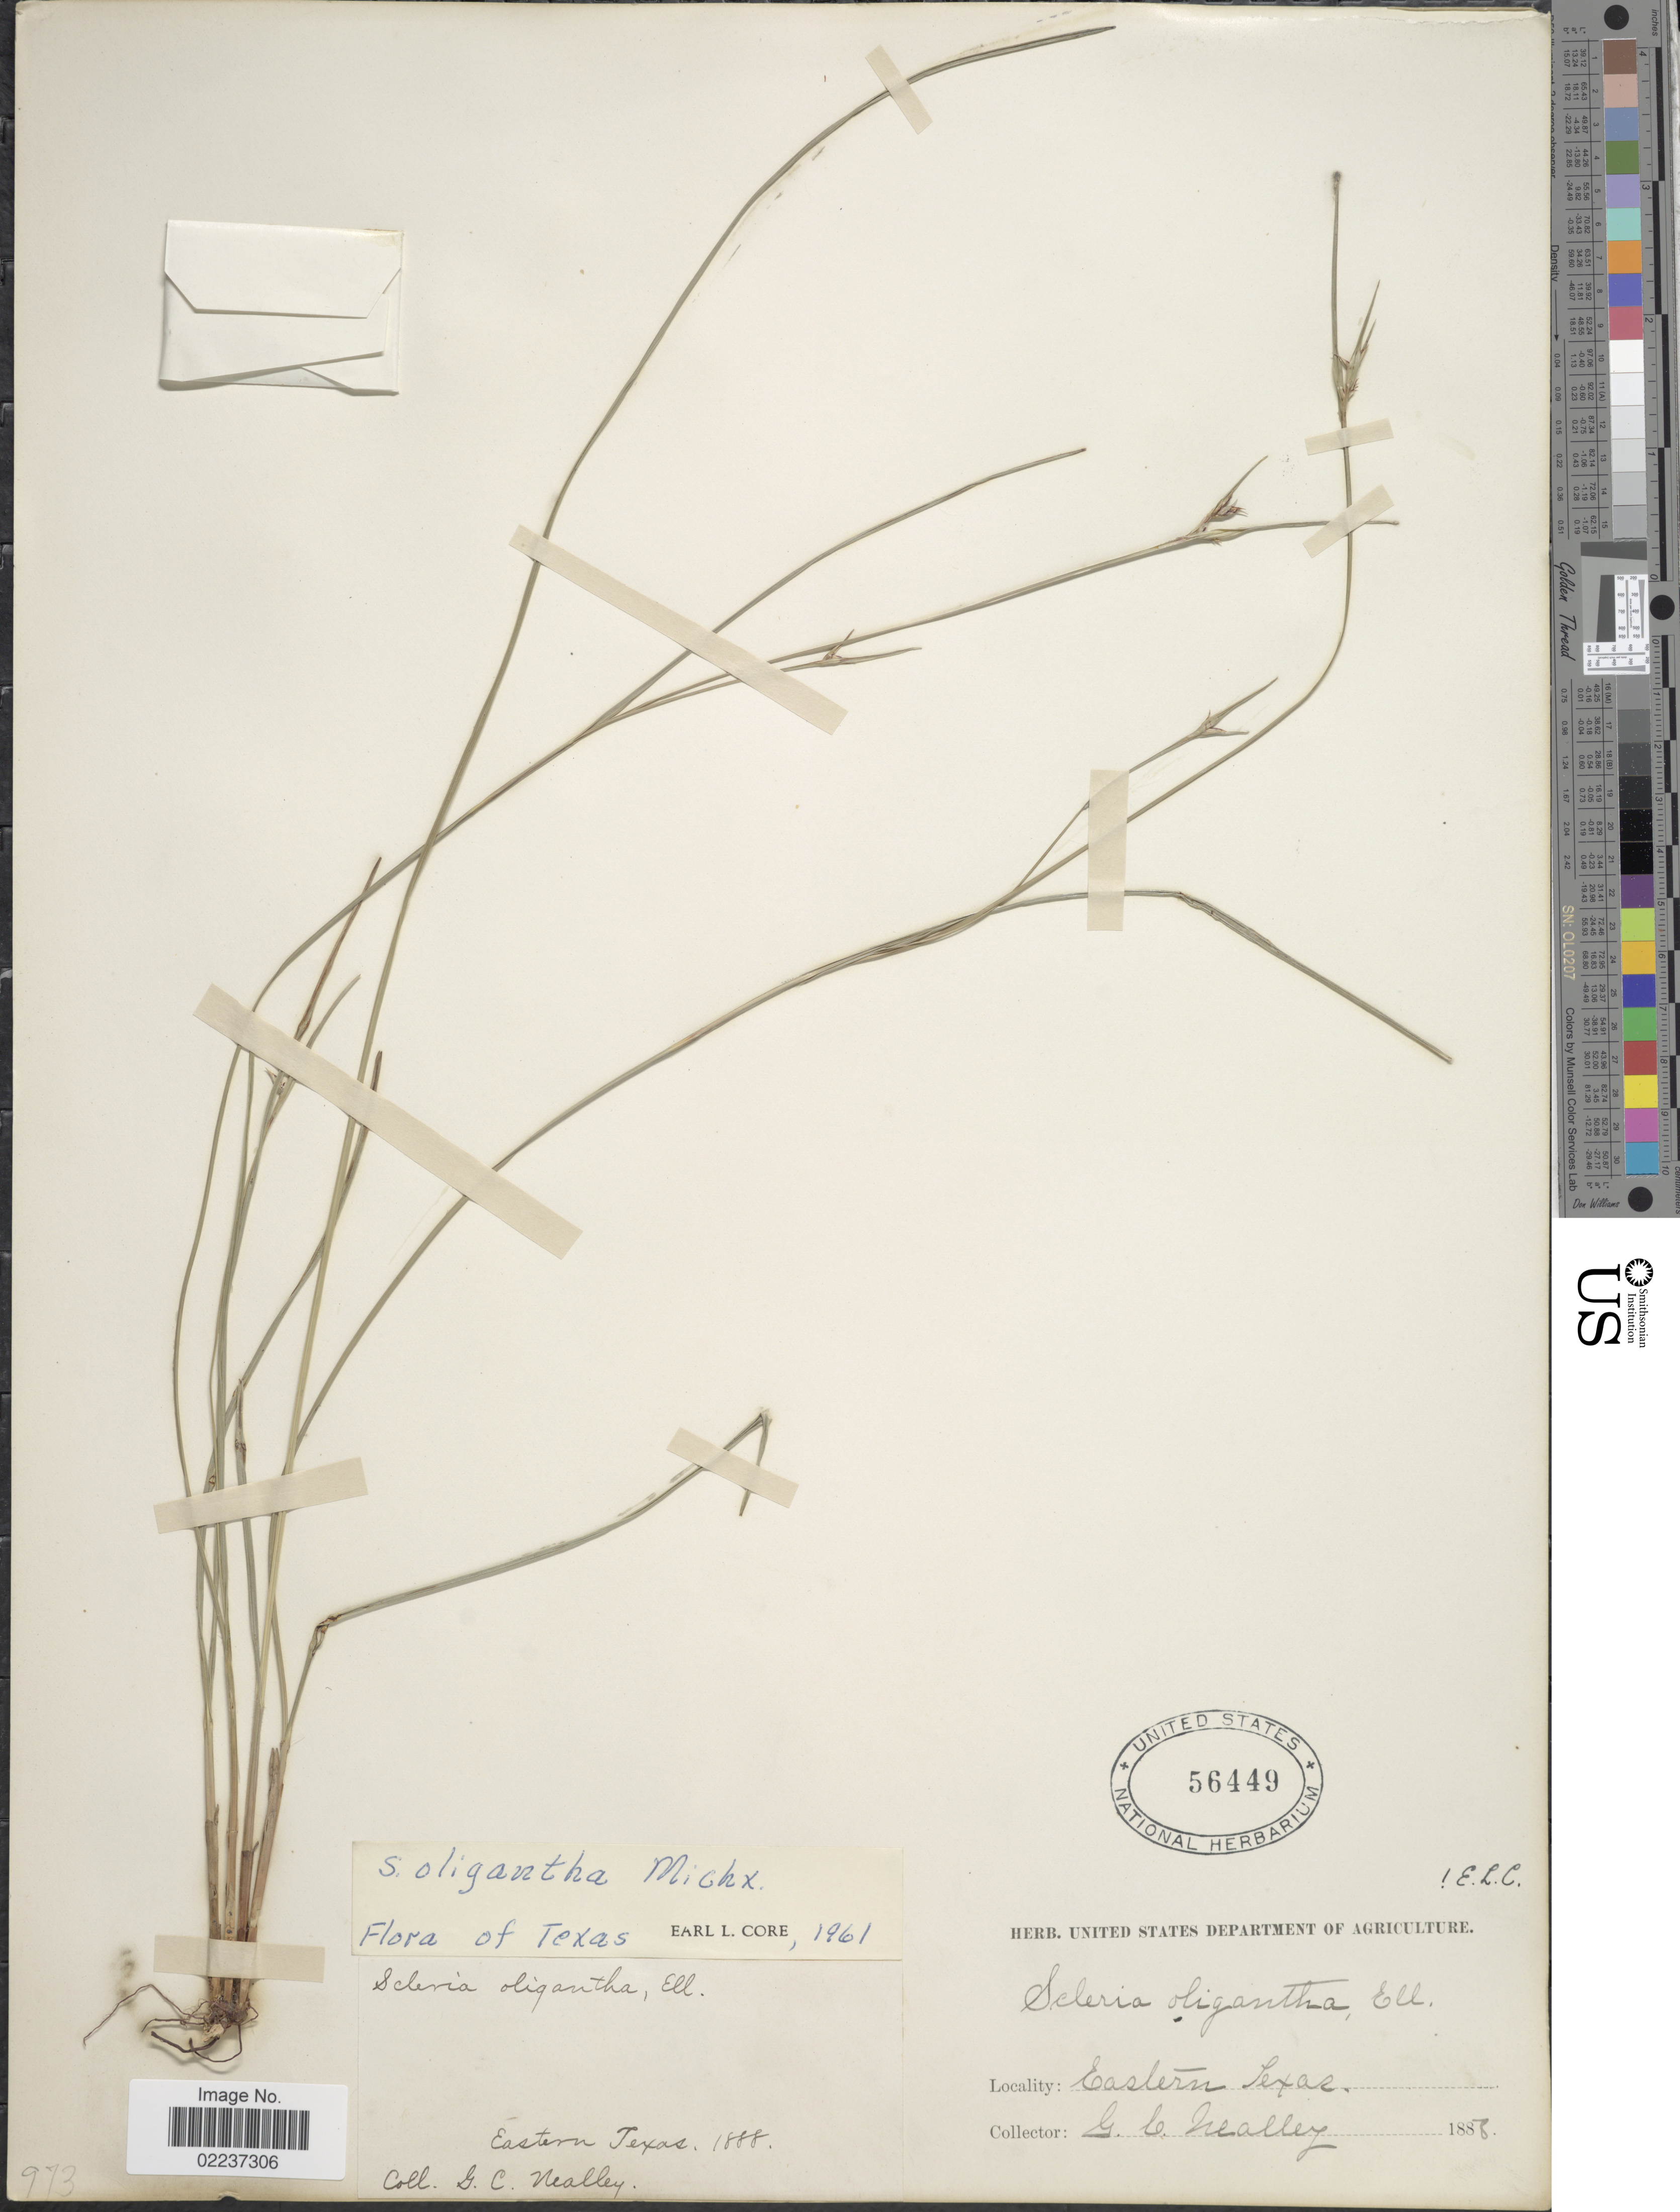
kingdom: Plantae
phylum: Tracheophyta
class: Liliopsida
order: Poales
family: Cyperaceae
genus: Scleria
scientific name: Scleria oligantha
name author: Michx.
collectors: G. C. Nealley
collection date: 1888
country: United States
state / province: Texas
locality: Eastern Texas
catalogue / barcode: US 56449